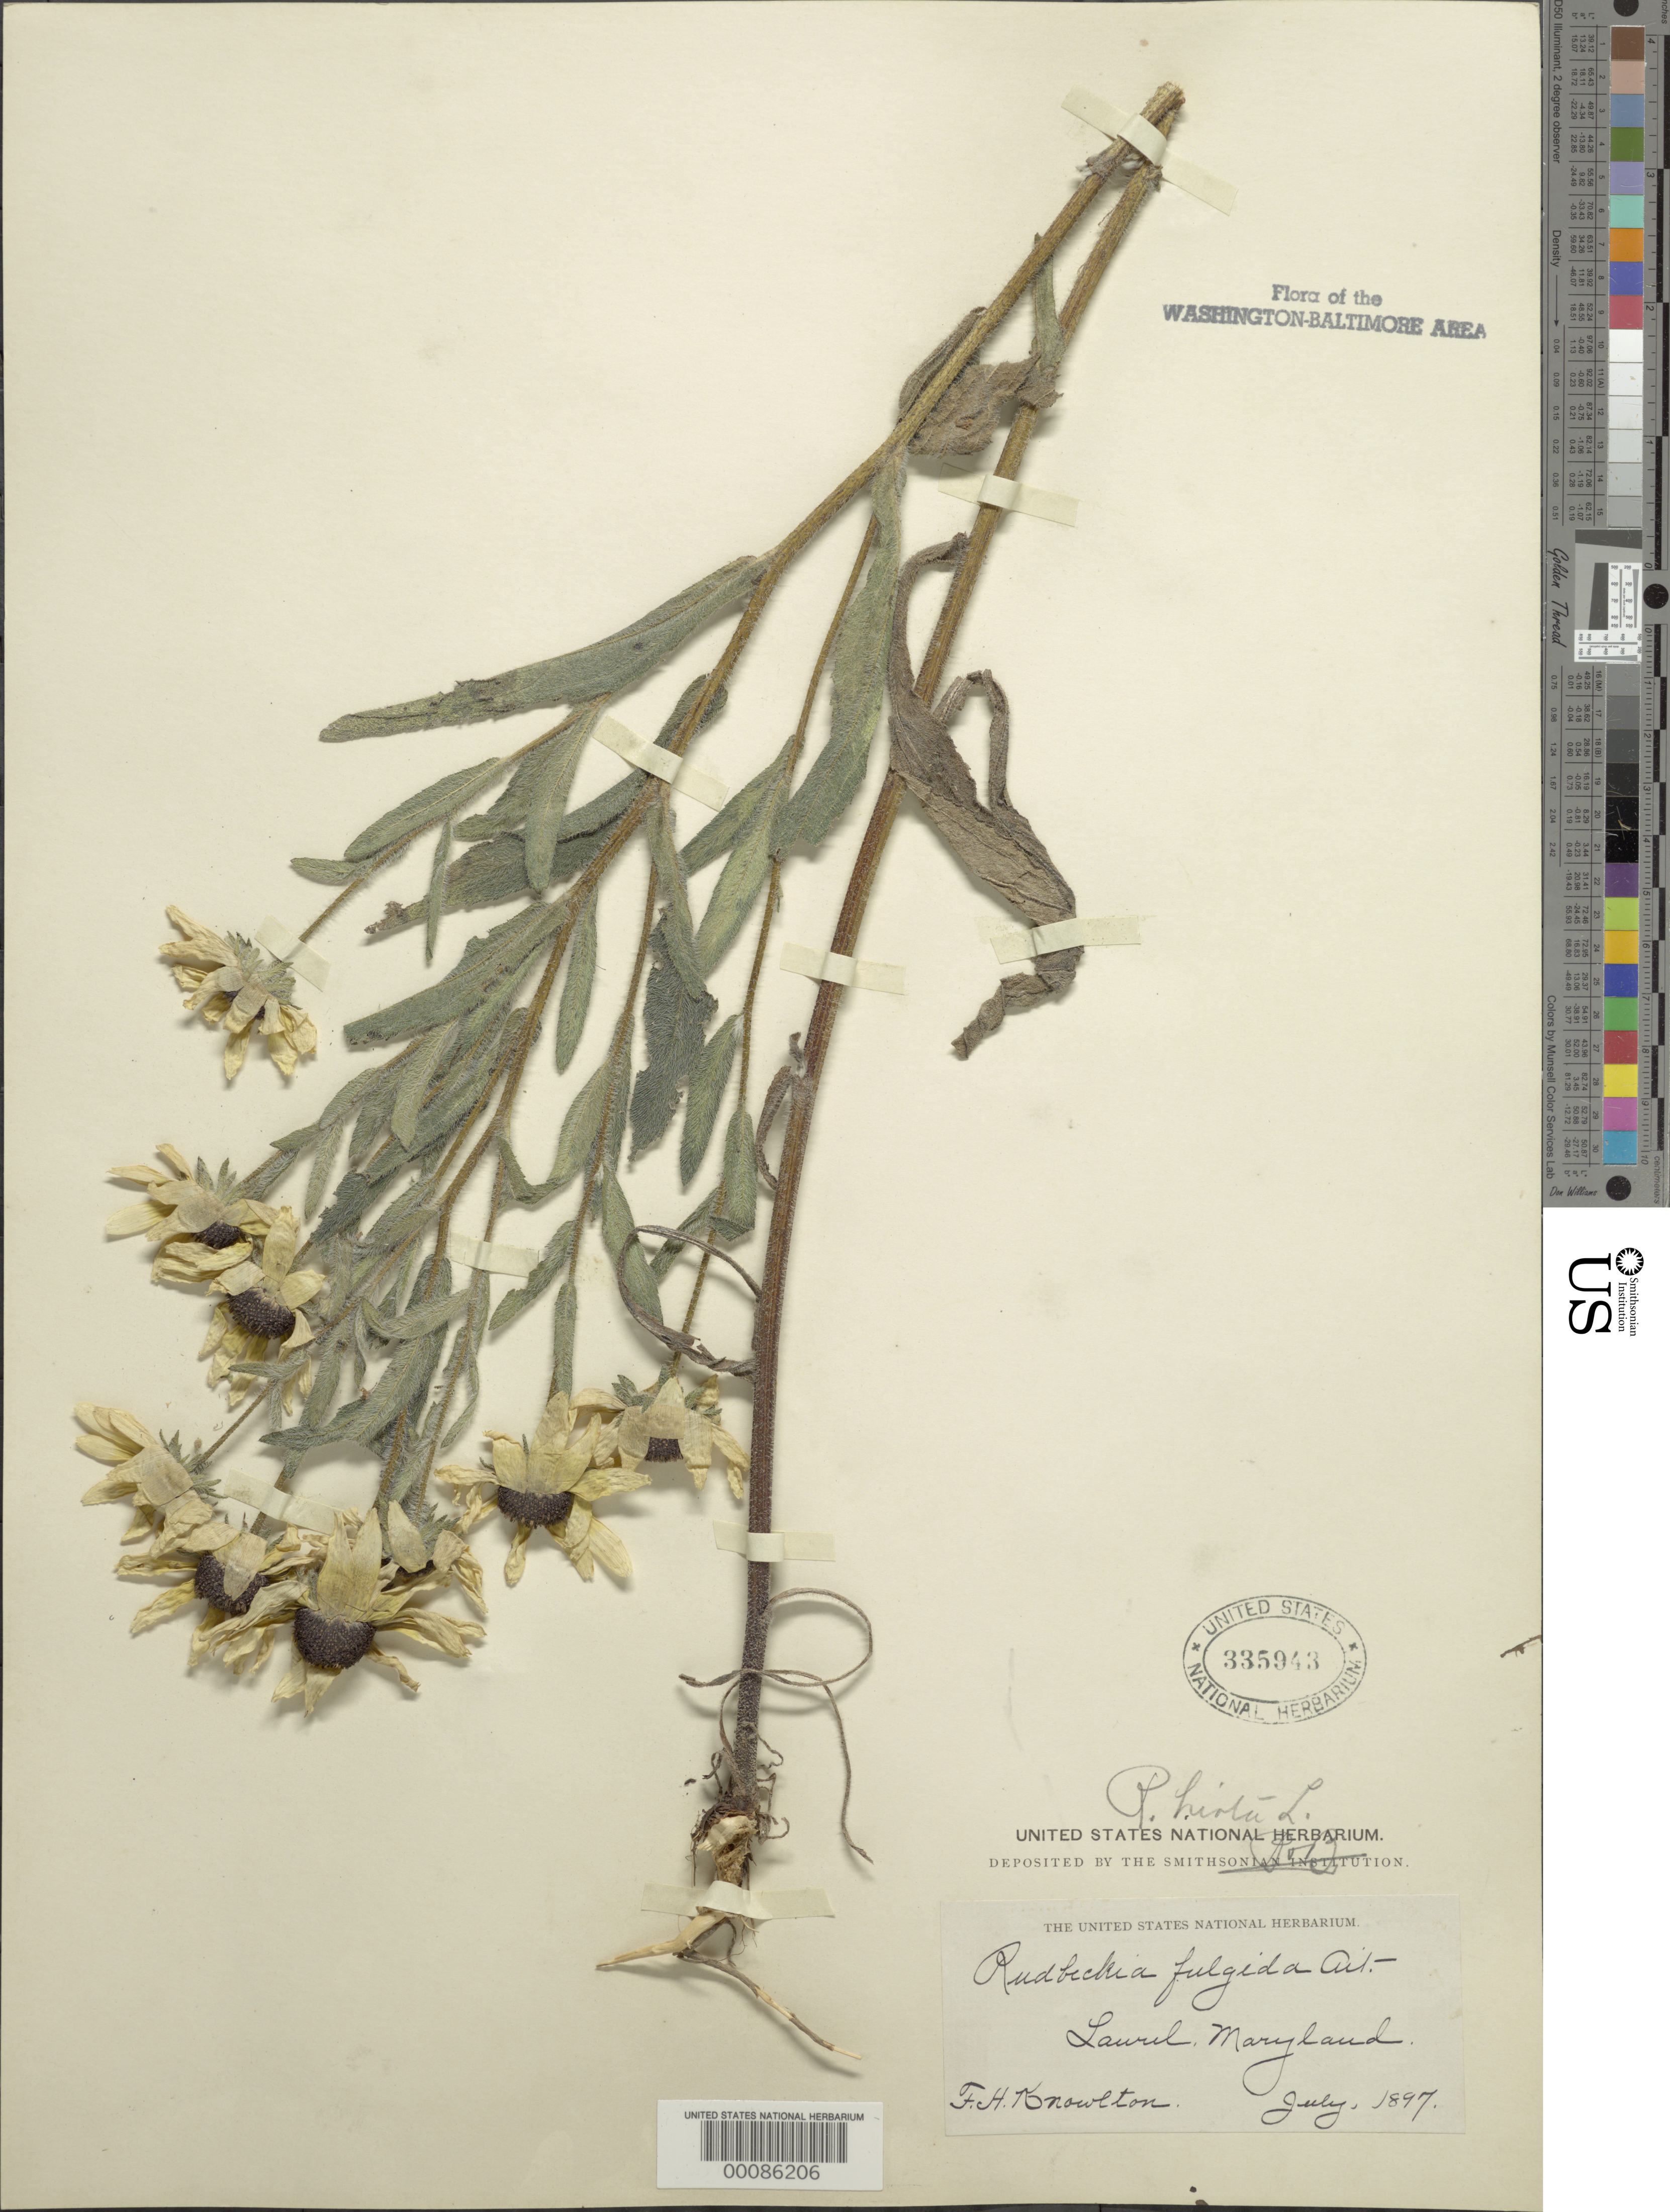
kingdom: Plantae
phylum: Tracheophyta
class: Magnoliopsida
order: Asterales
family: Asteraceae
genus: Rudbeckia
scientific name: Rudbeckia hirta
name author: L.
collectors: F. H. Knowlton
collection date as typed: Jul 1897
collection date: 1897-07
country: United States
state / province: Maryland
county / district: Prince George's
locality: Laurel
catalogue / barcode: US 335943